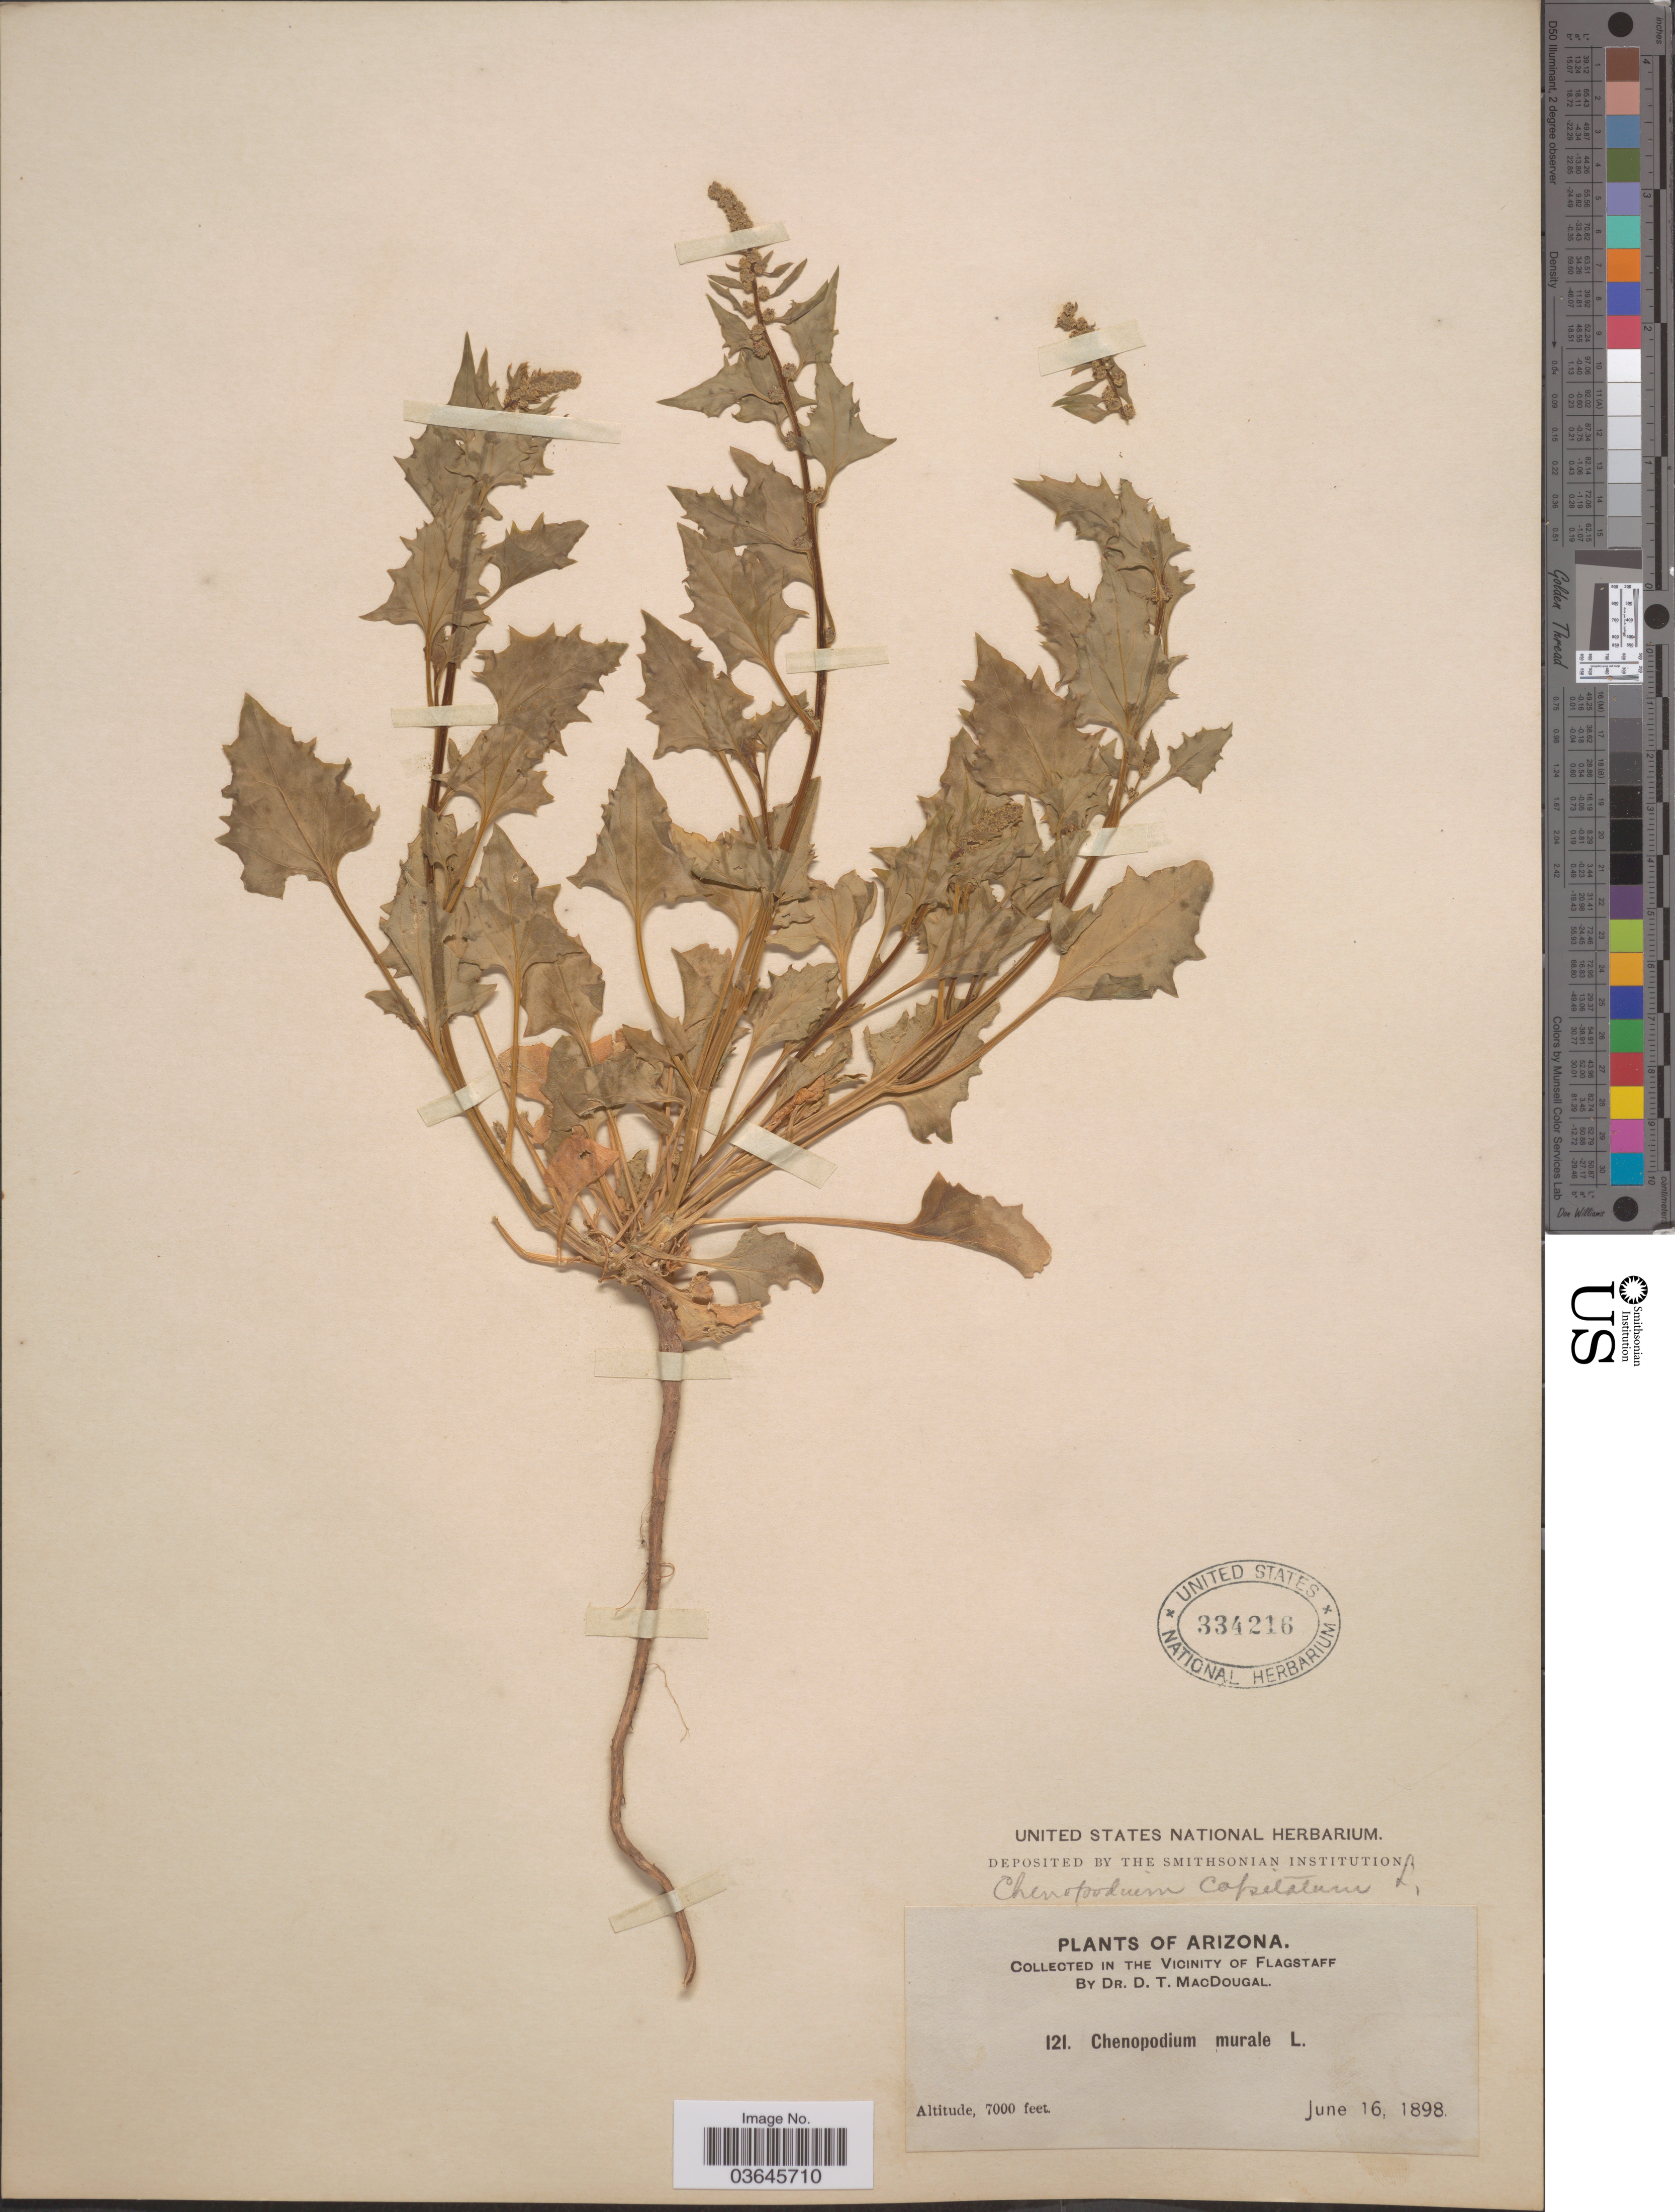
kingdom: Plantae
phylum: Tracheophyta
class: Magnoliopsida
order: Caryophyllales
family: Amaranthaceae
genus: Blitum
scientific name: Blitum capitatum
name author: L.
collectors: D. T. MacDougal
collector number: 121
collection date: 1898-06-16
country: United States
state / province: Arizona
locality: In the Vicinity of Flagstaff.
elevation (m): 2134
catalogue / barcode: US 334216